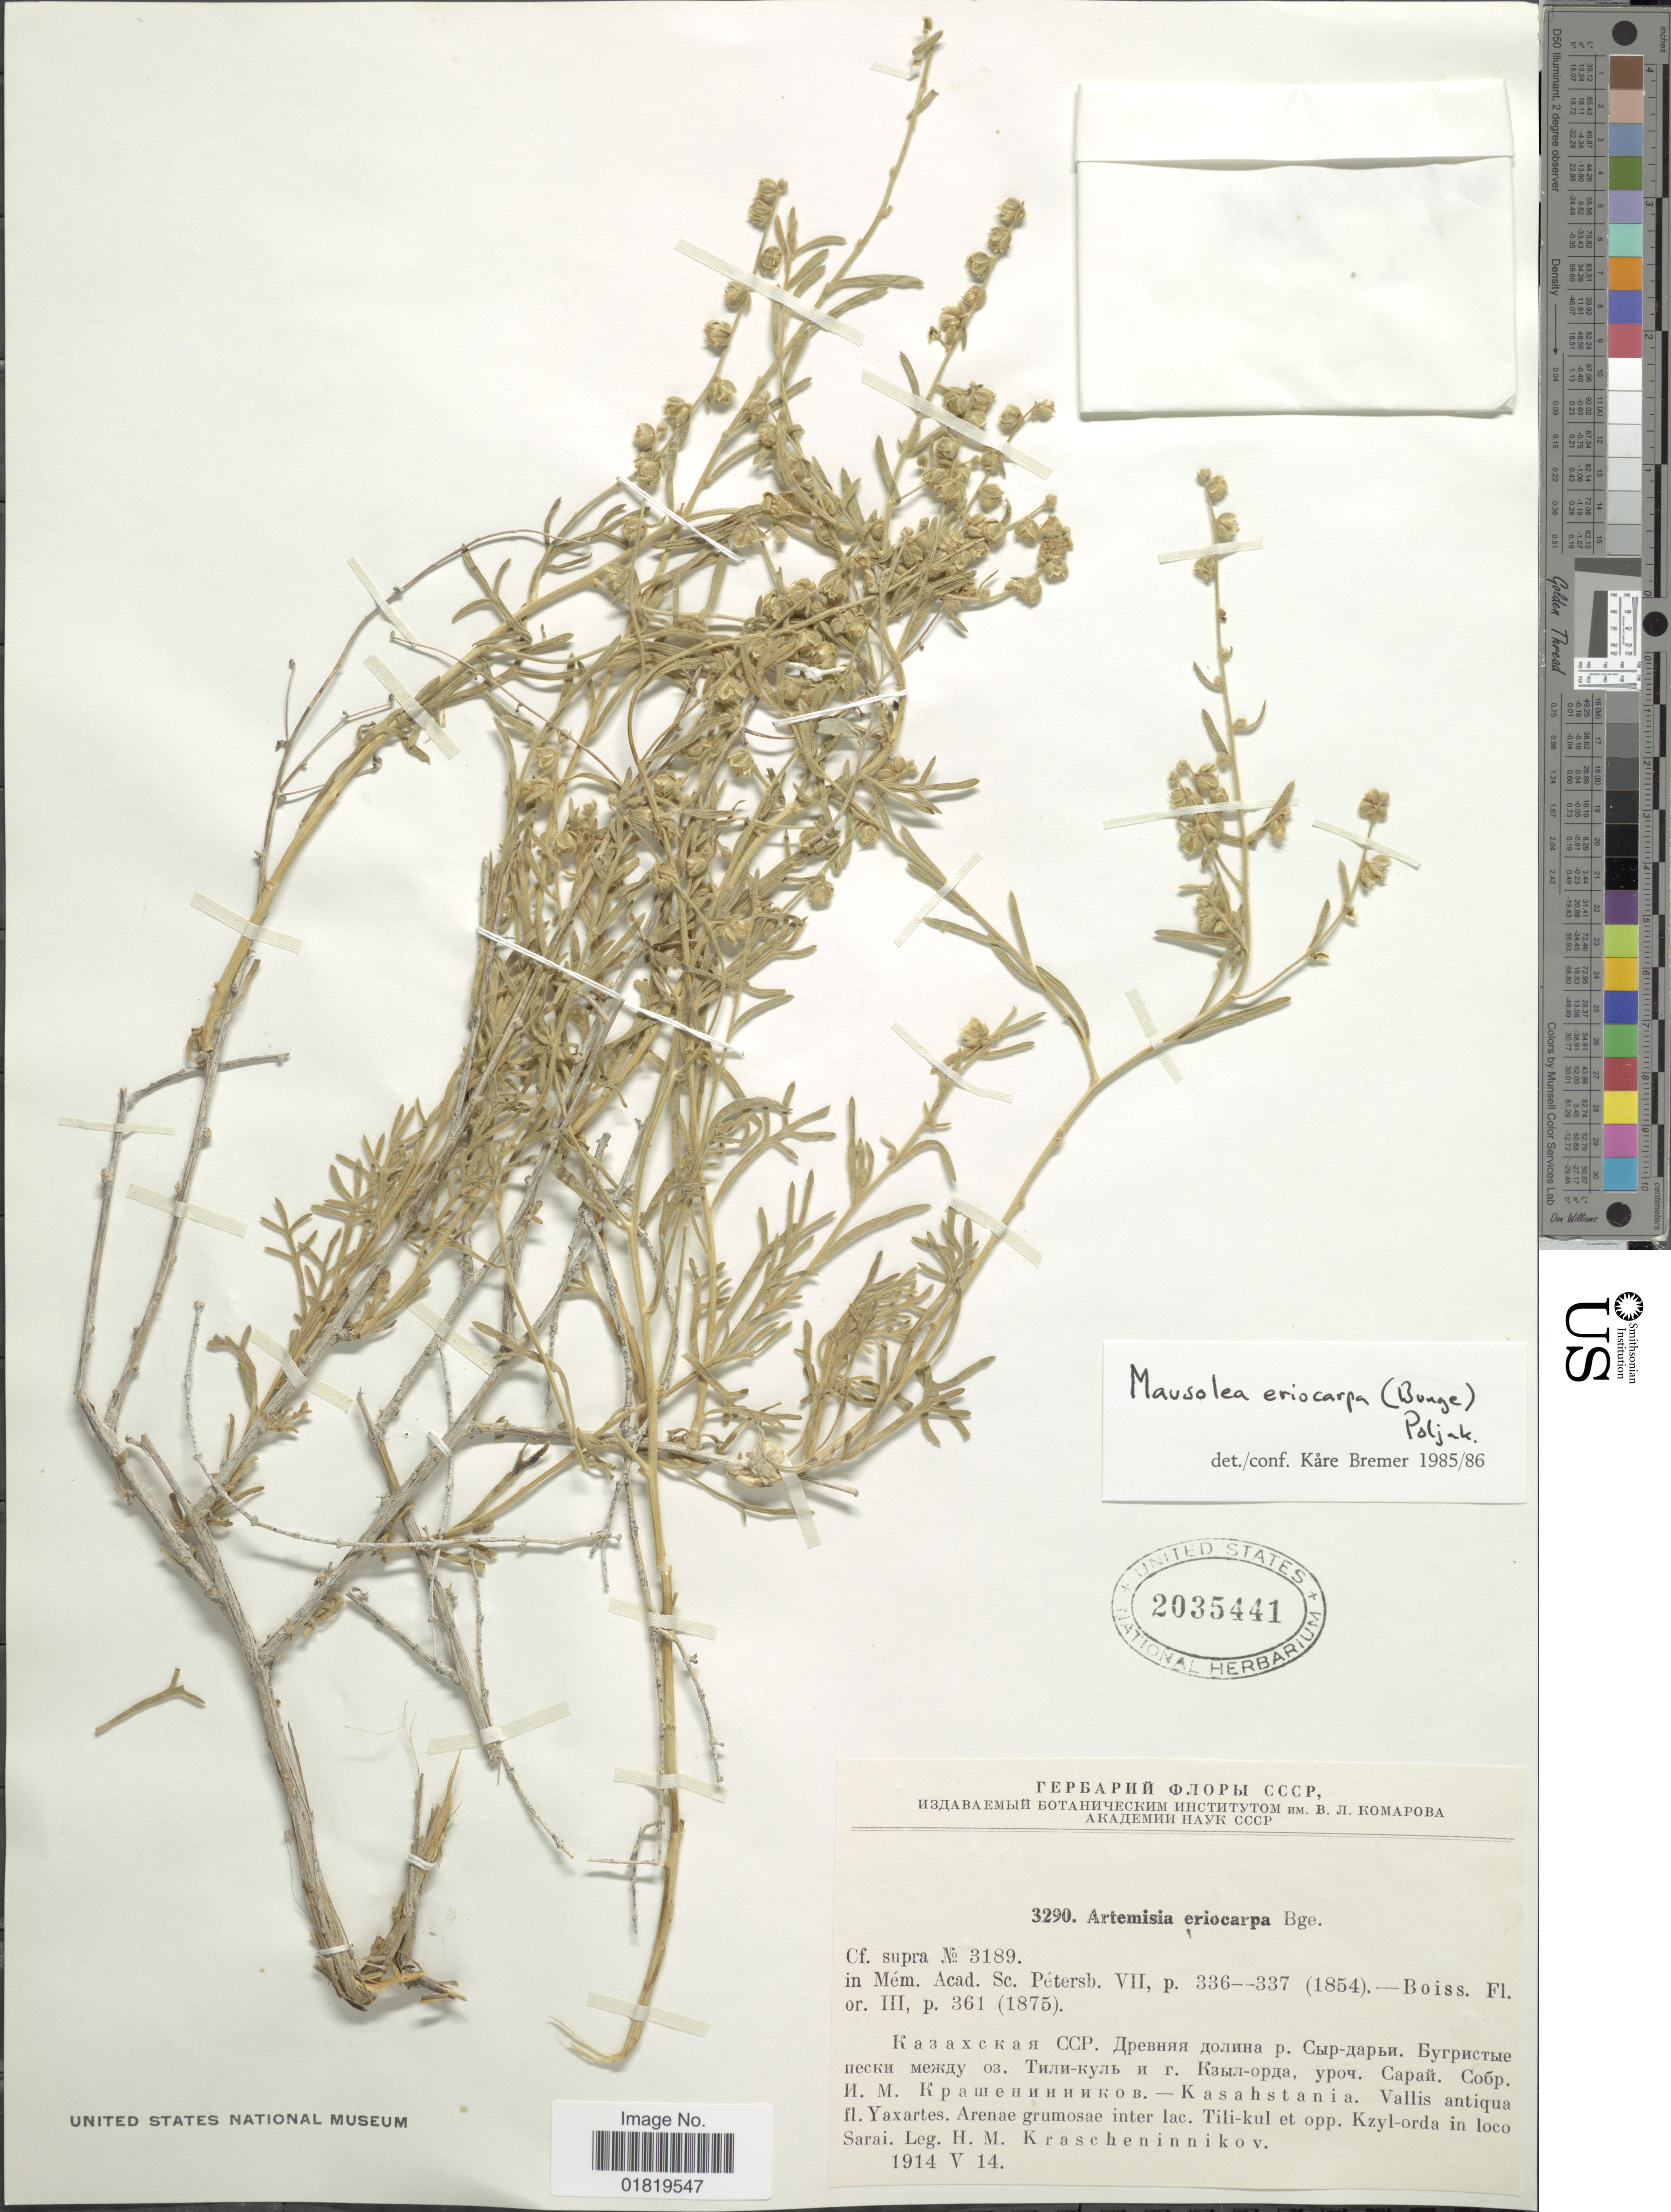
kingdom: Plantae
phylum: Tracheophyta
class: Magnoliopsida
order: Asterales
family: Asteraceae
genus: Mausolea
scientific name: Mausolea eriocarpa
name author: (Bunge) Poljakov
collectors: H. Krascheninnikov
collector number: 3189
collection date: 1914-05-14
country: Kazakhstan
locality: Kasahstania, Vallis antiqua fl. Yaxartes, arenae grumosae inter lac., Tili-kul et opp., Kzyl-orda in loco Sarai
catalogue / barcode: US 2035441